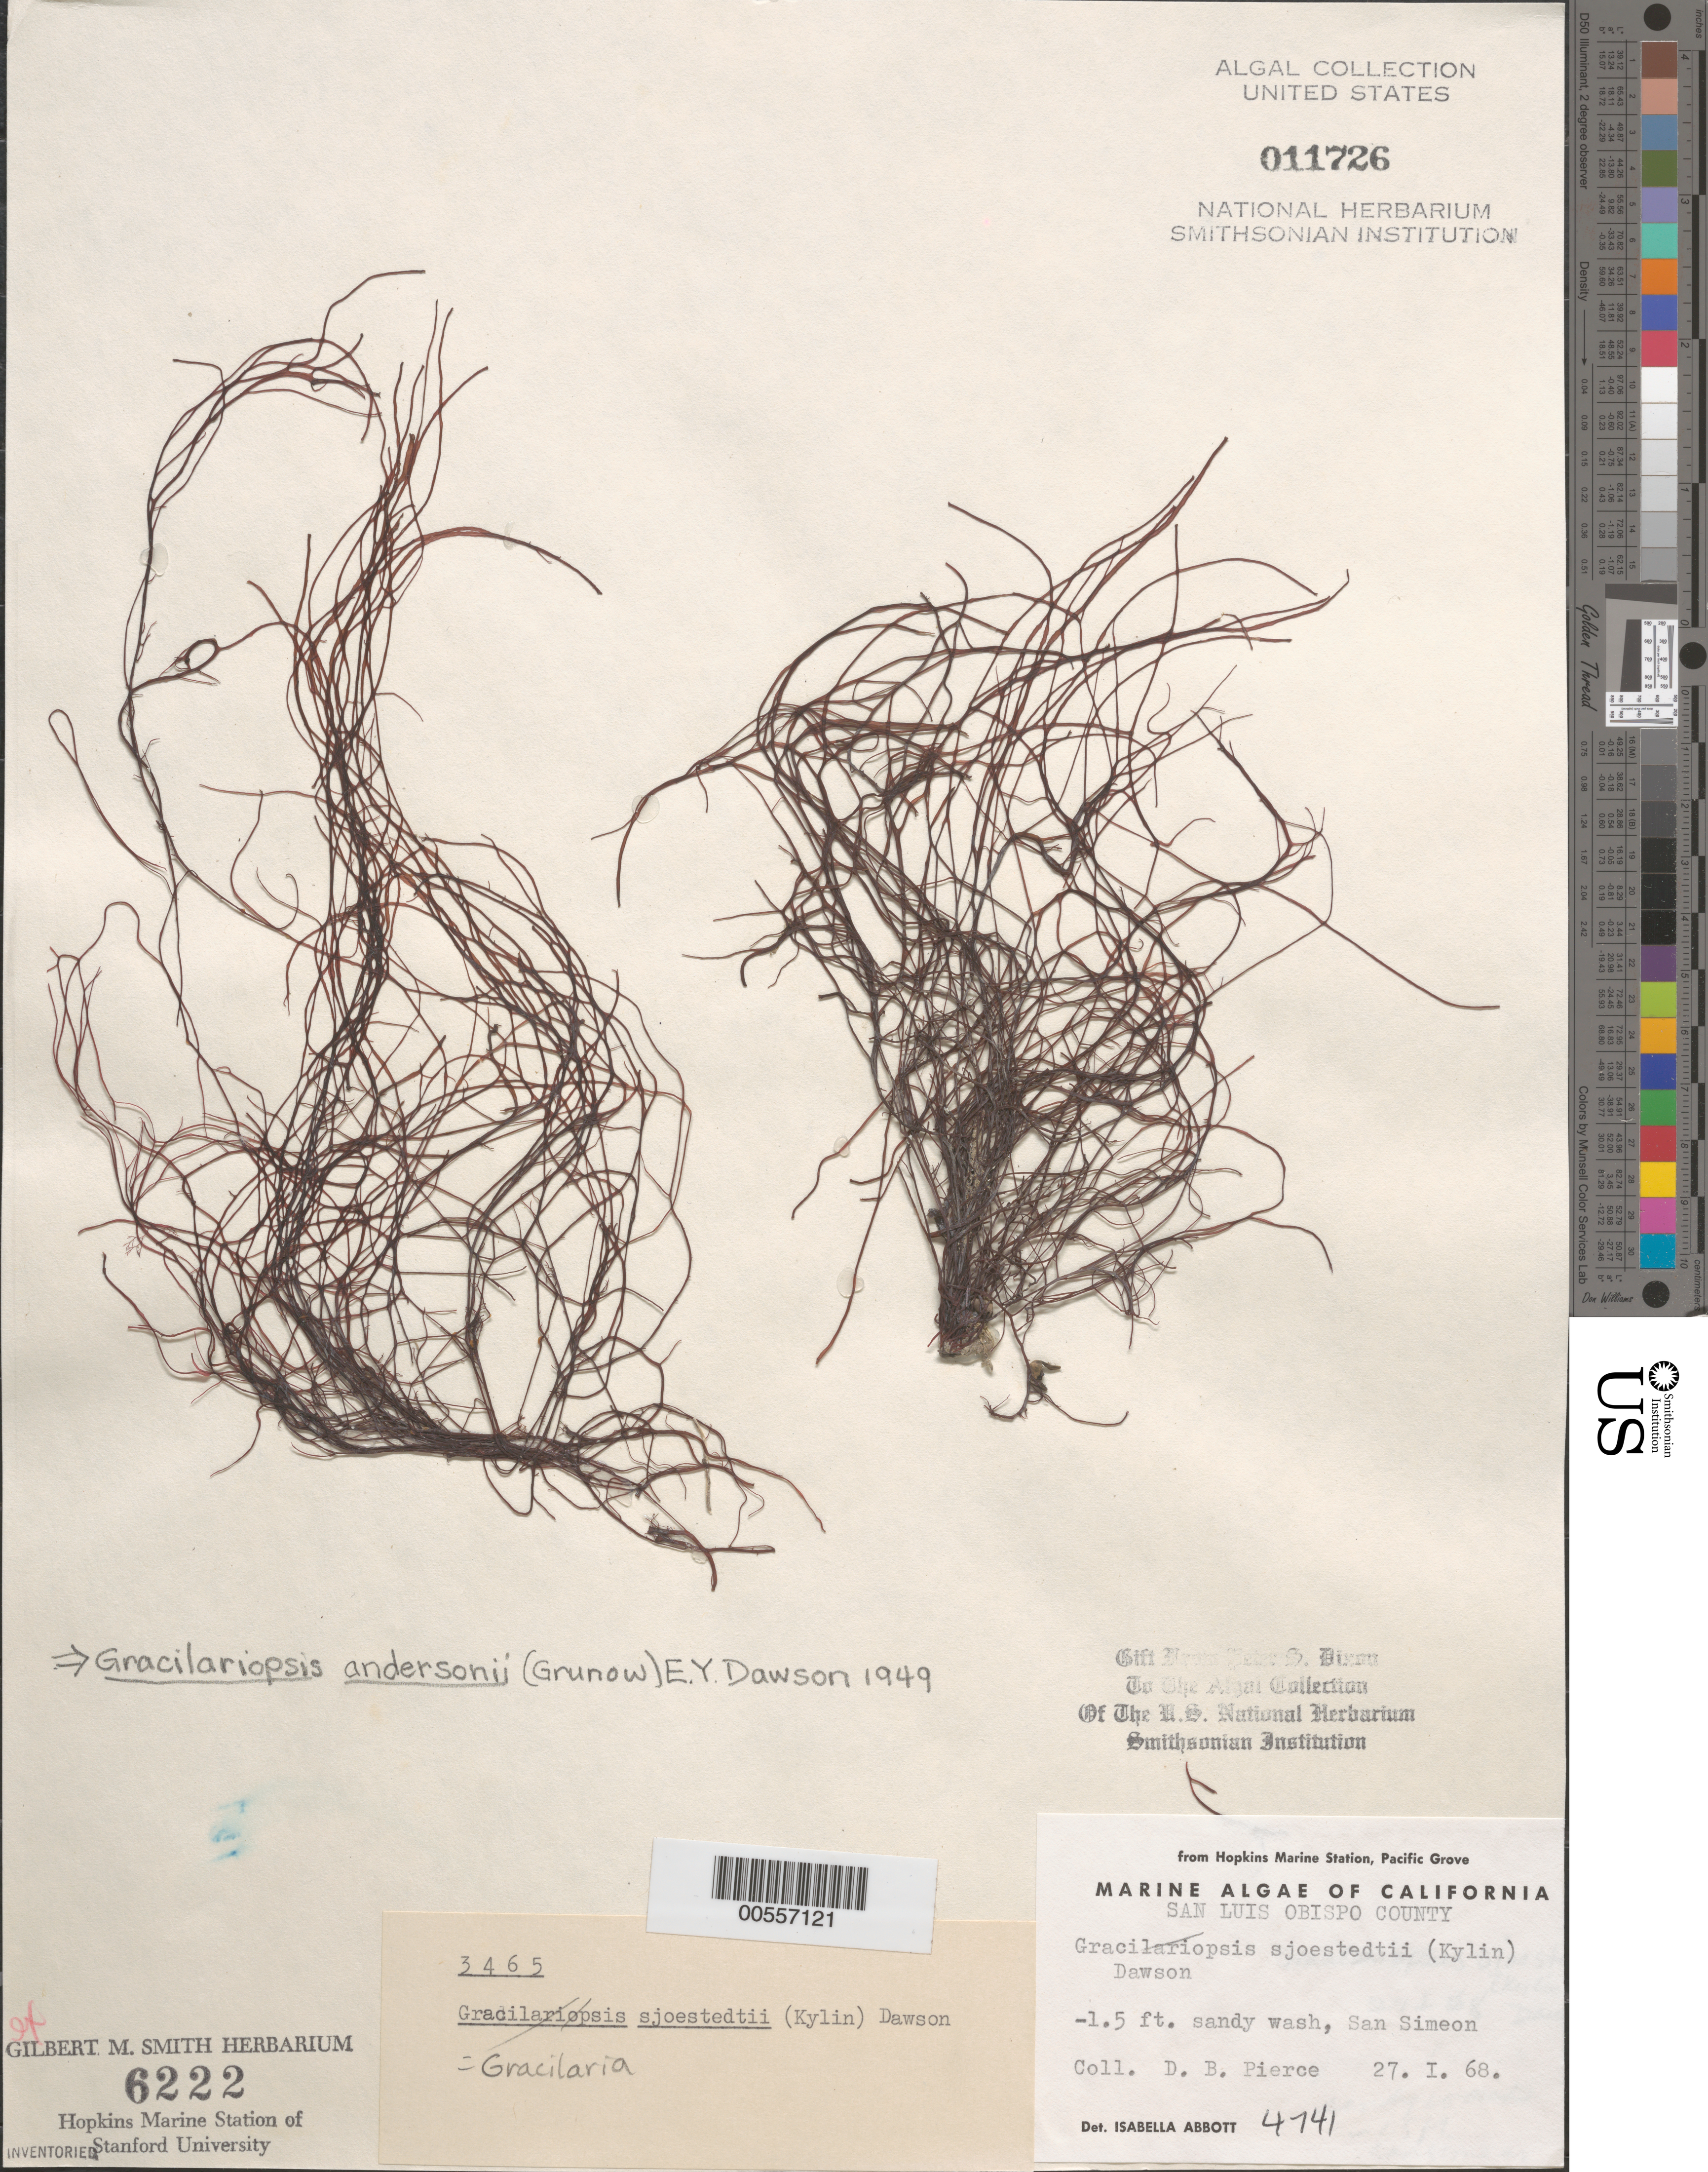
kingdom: Plantae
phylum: Rhodophyta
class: Florideophyceae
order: Gracilariales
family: Gracilariaceae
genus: Gracilariopsis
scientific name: Gracilariopsis andersonii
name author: (Grunow) E.Y. Dawson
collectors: D. Pierce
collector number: IAA 4741 & PSD 3465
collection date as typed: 27 Jan 1968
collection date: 1968-01-27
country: United States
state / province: California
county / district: San Luis Obispo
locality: San Simeon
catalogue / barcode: US 11726